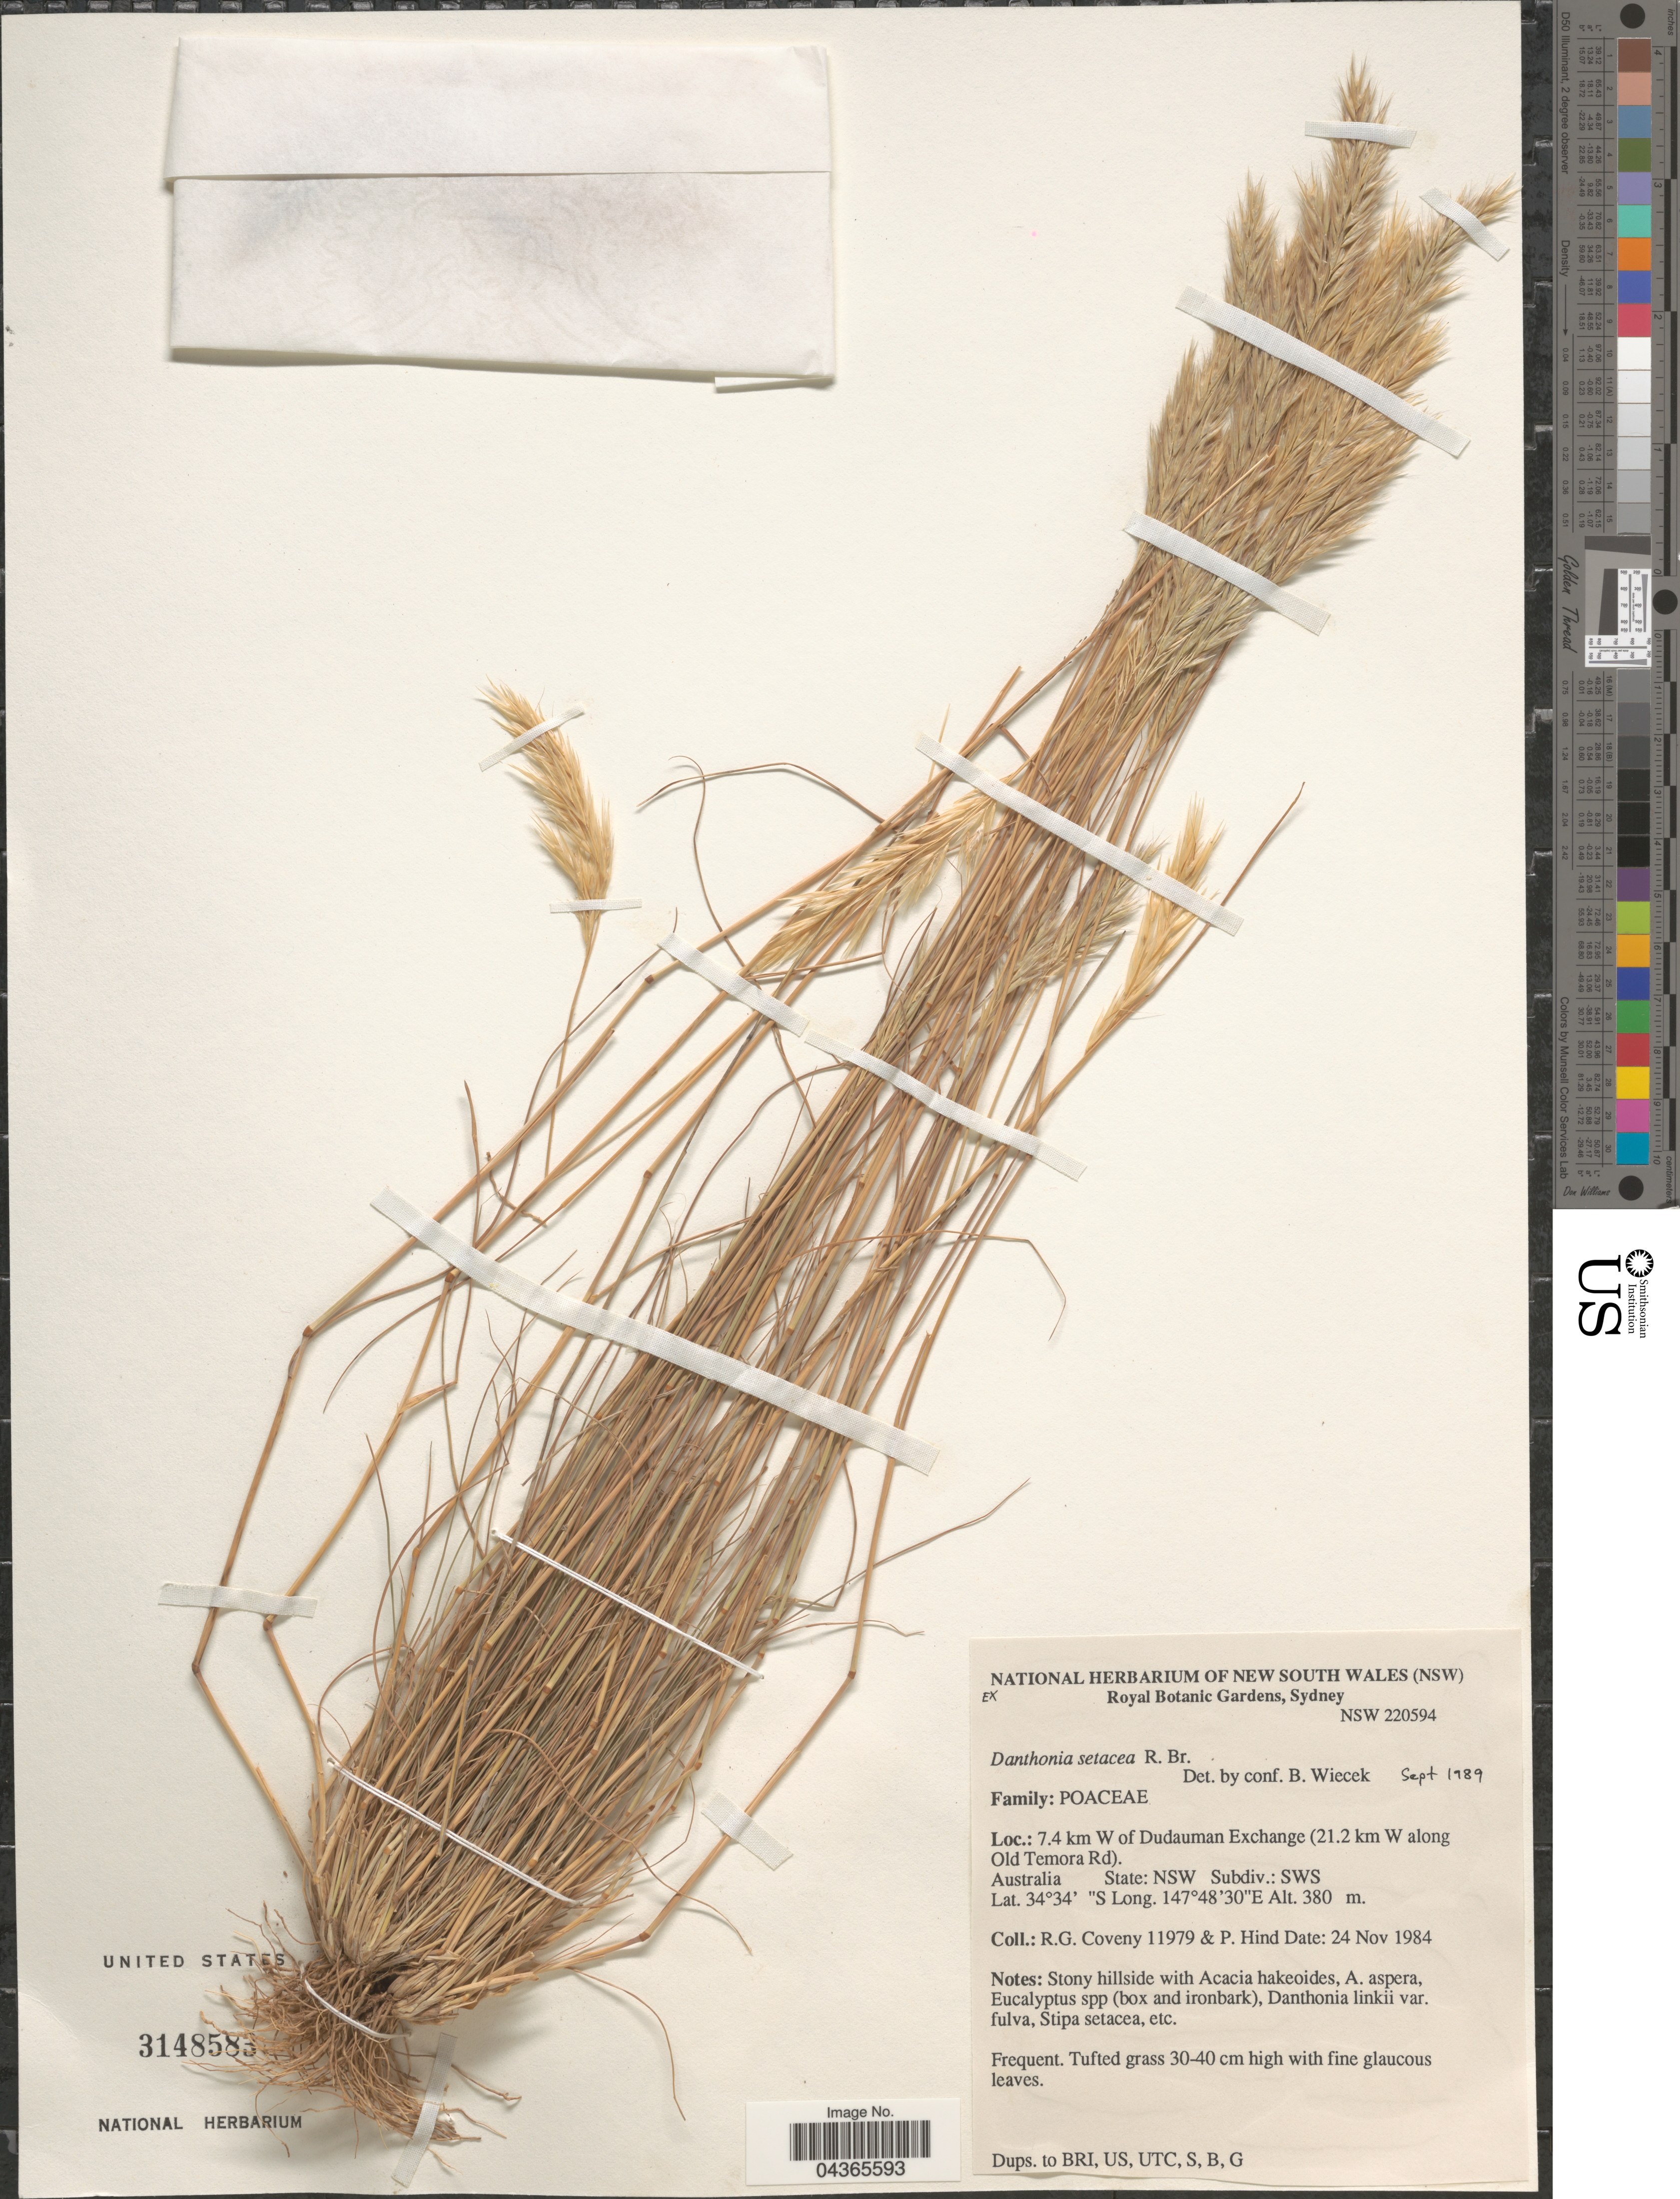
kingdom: Plantae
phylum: Tracheophyta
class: Liliopsida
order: Poales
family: Poaceae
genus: Rytidosperma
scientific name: Rytidosperma setaceum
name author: (R. Br.) Connor & Edgar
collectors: R. Coveny & P. Hind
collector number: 11979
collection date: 1984-11-24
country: Australia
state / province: New South Wales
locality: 7.4 km W of Dudauman Exchange (21.2 km W along Old Temora Rd). Subdiv.: SWS.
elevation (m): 380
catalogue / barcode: US 3148583